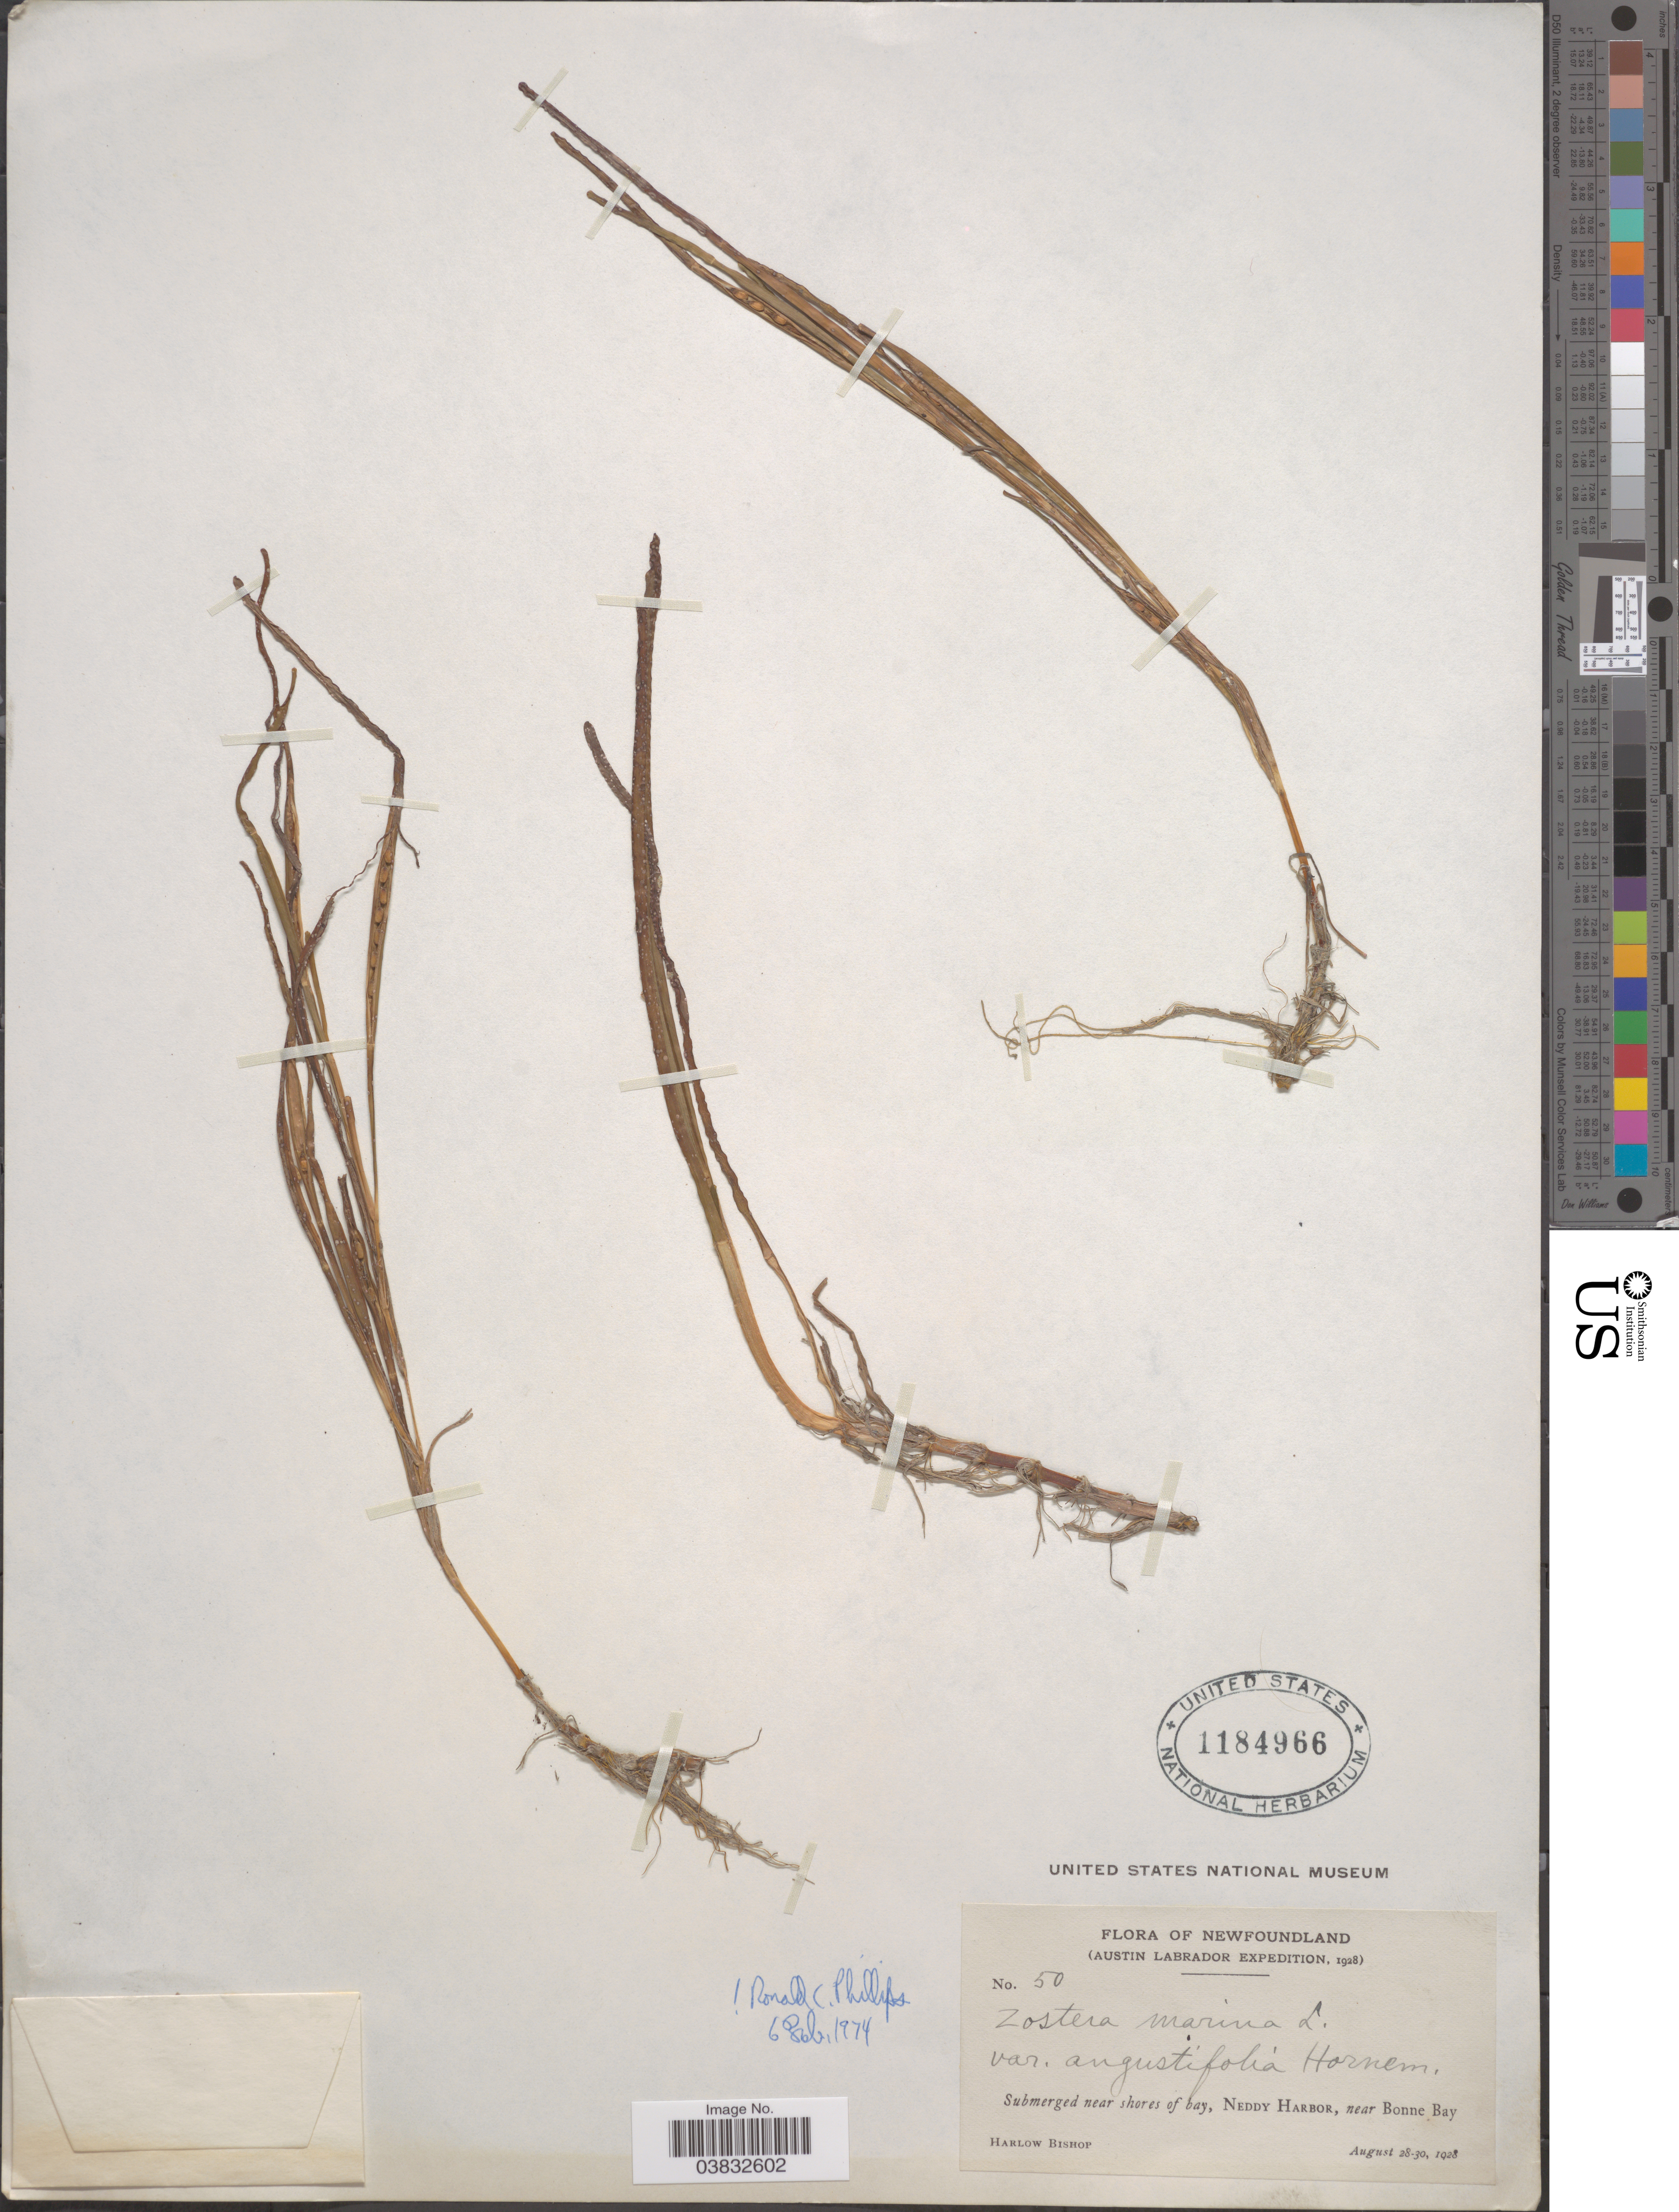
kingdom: Plantae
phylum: Tracheophyta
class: Liliopsida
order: Alismatales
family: Zosteraceae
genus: Zostera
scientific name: Zostera marina var. angustifolia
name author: Hornem.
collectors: H. Bishop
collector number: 50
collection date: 1928-08-28/1928-08-30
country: Canada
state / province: Newfoundland and Labrador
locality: Near shores of bay, Neddy Harbor, near Bonne Bay.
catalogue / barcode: US 1184966